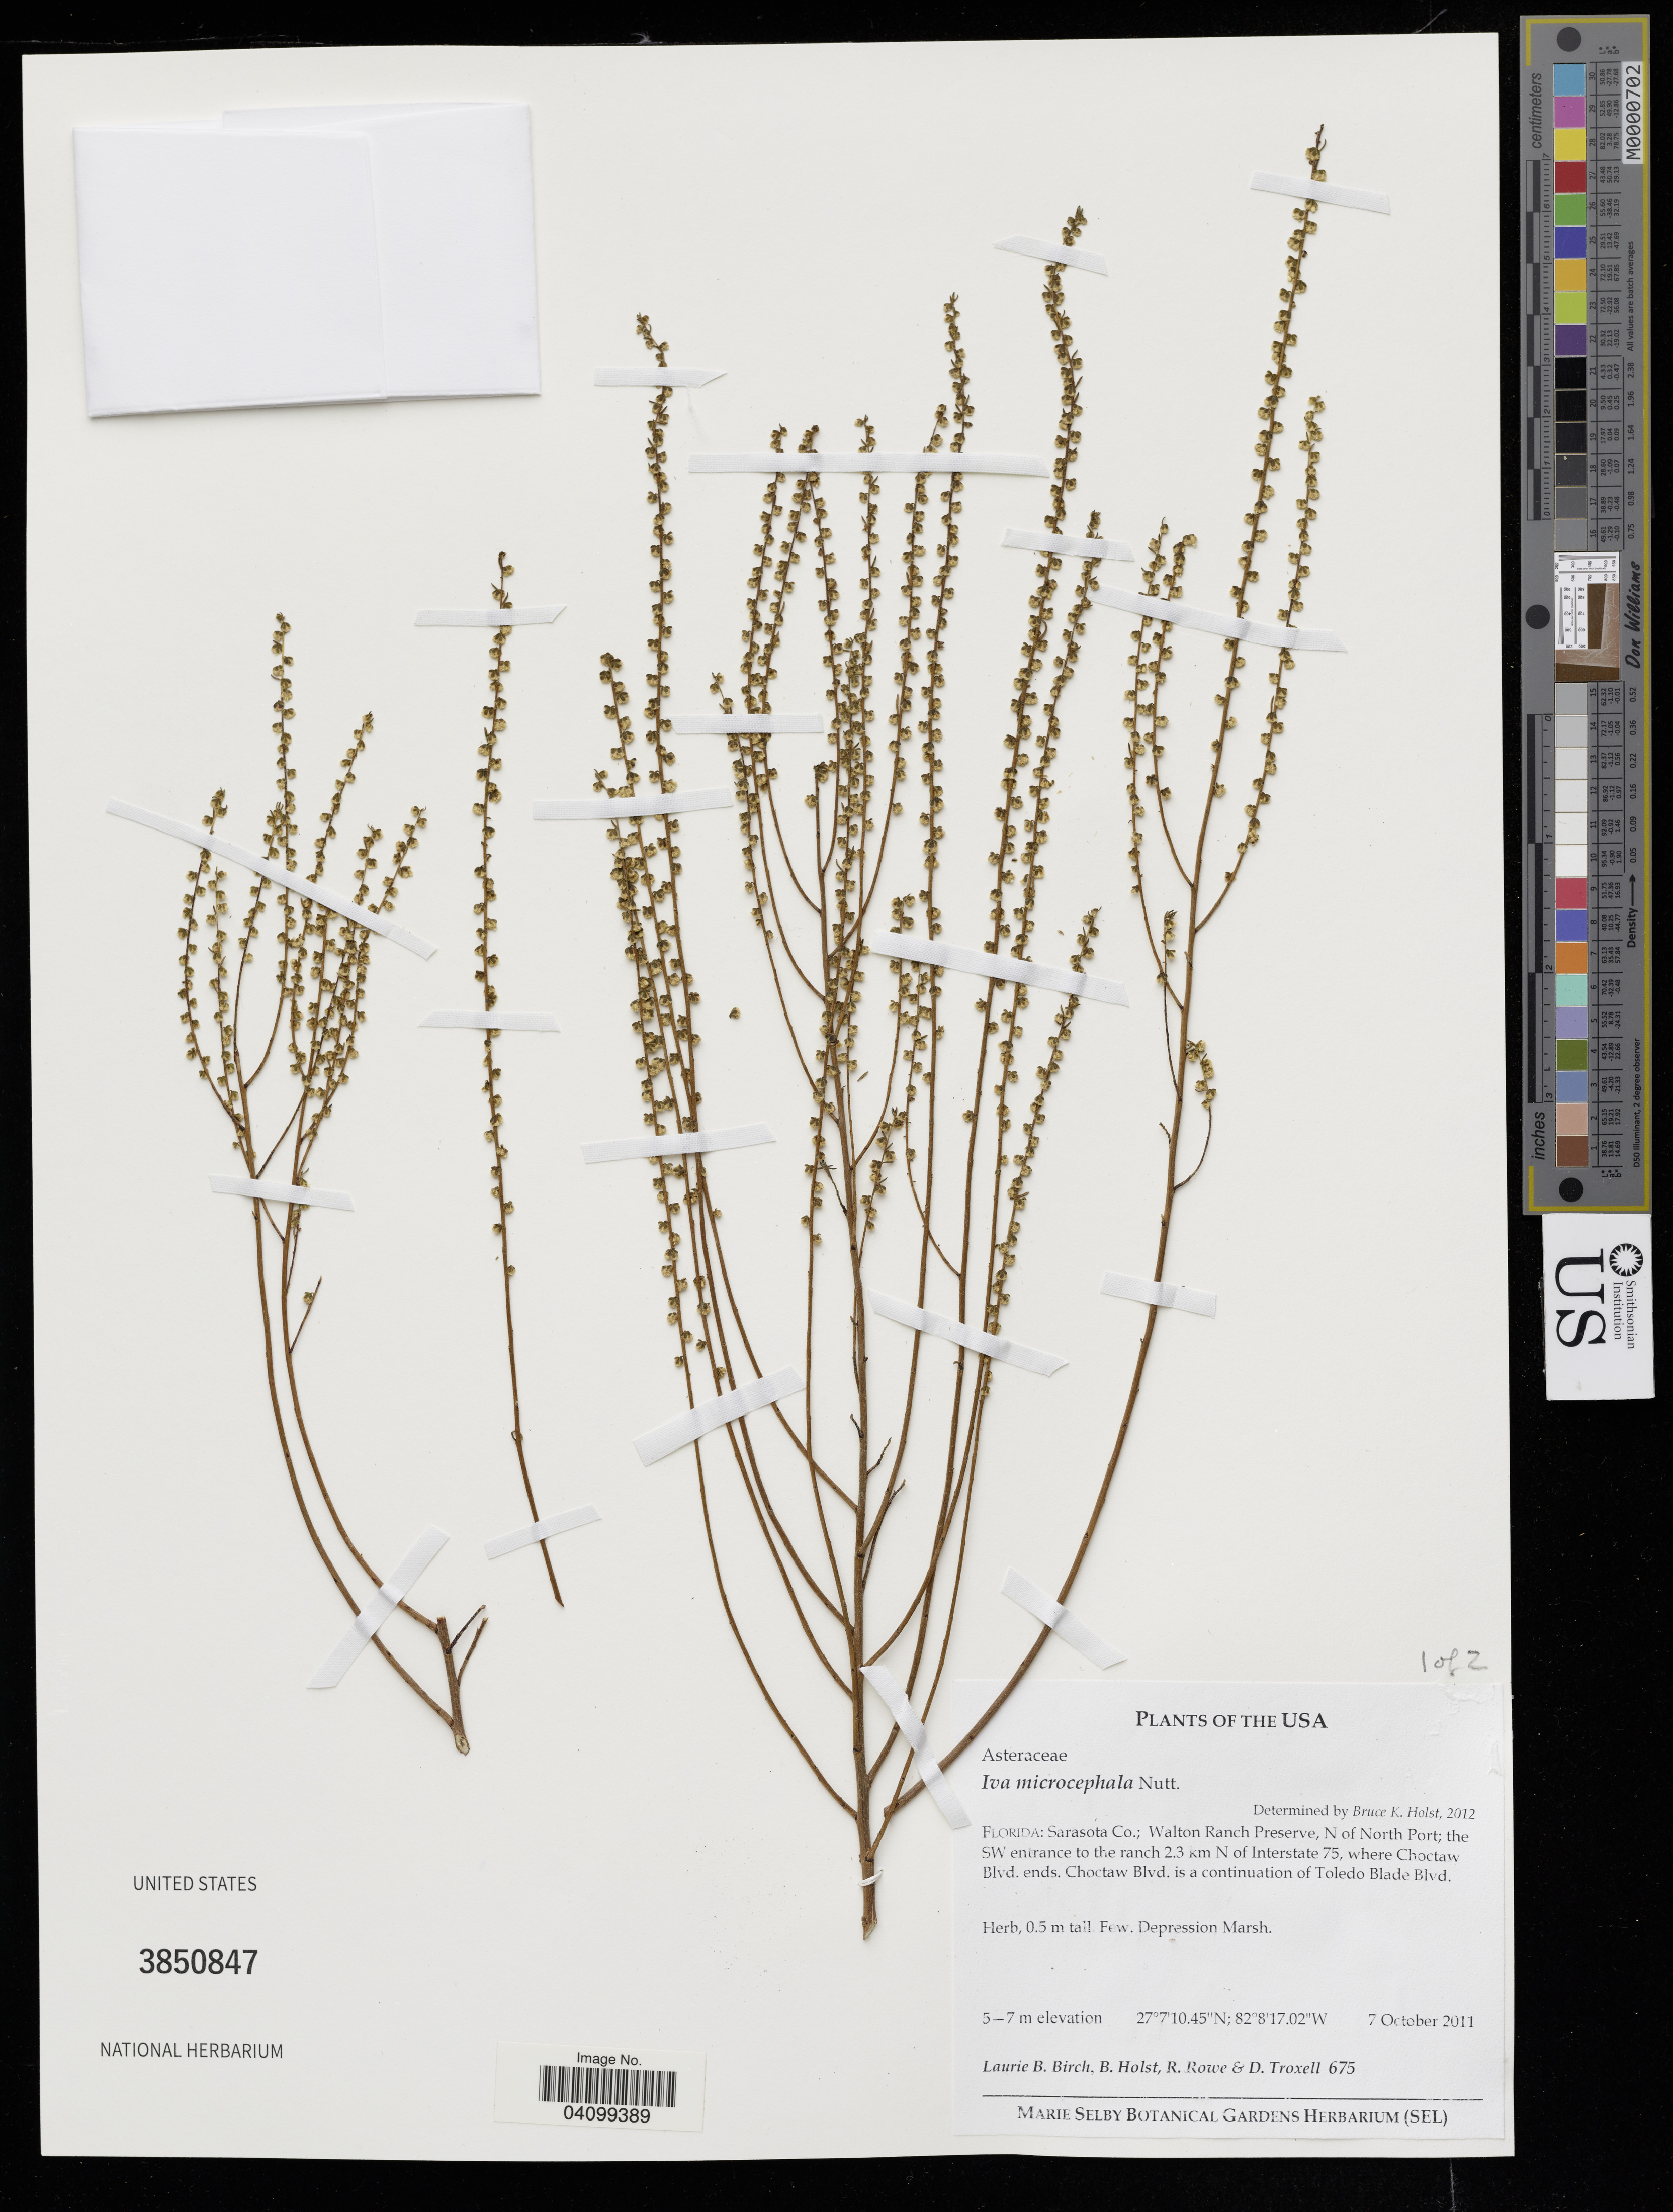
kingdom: Plantae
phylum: Tracheophyta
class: Magnoliopsida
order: Asterales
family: Asteraceae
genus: Iva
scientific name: Iva microcephala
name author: Nutt.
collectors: L. Birch, B. Holst & D. Troxell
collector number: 675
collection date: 2011-10-07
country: United States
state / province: Florida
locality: Sarasota Co.; Walton Ranch Preserve, N of North Port; the SW entrance to the ranch 2.3 km N of Interstate 75, where Choctaw Blvd. ends. Choctaw Blvd. is a continuation of Toledo Blade Blvd.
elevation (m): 5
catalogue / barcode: US 3850847